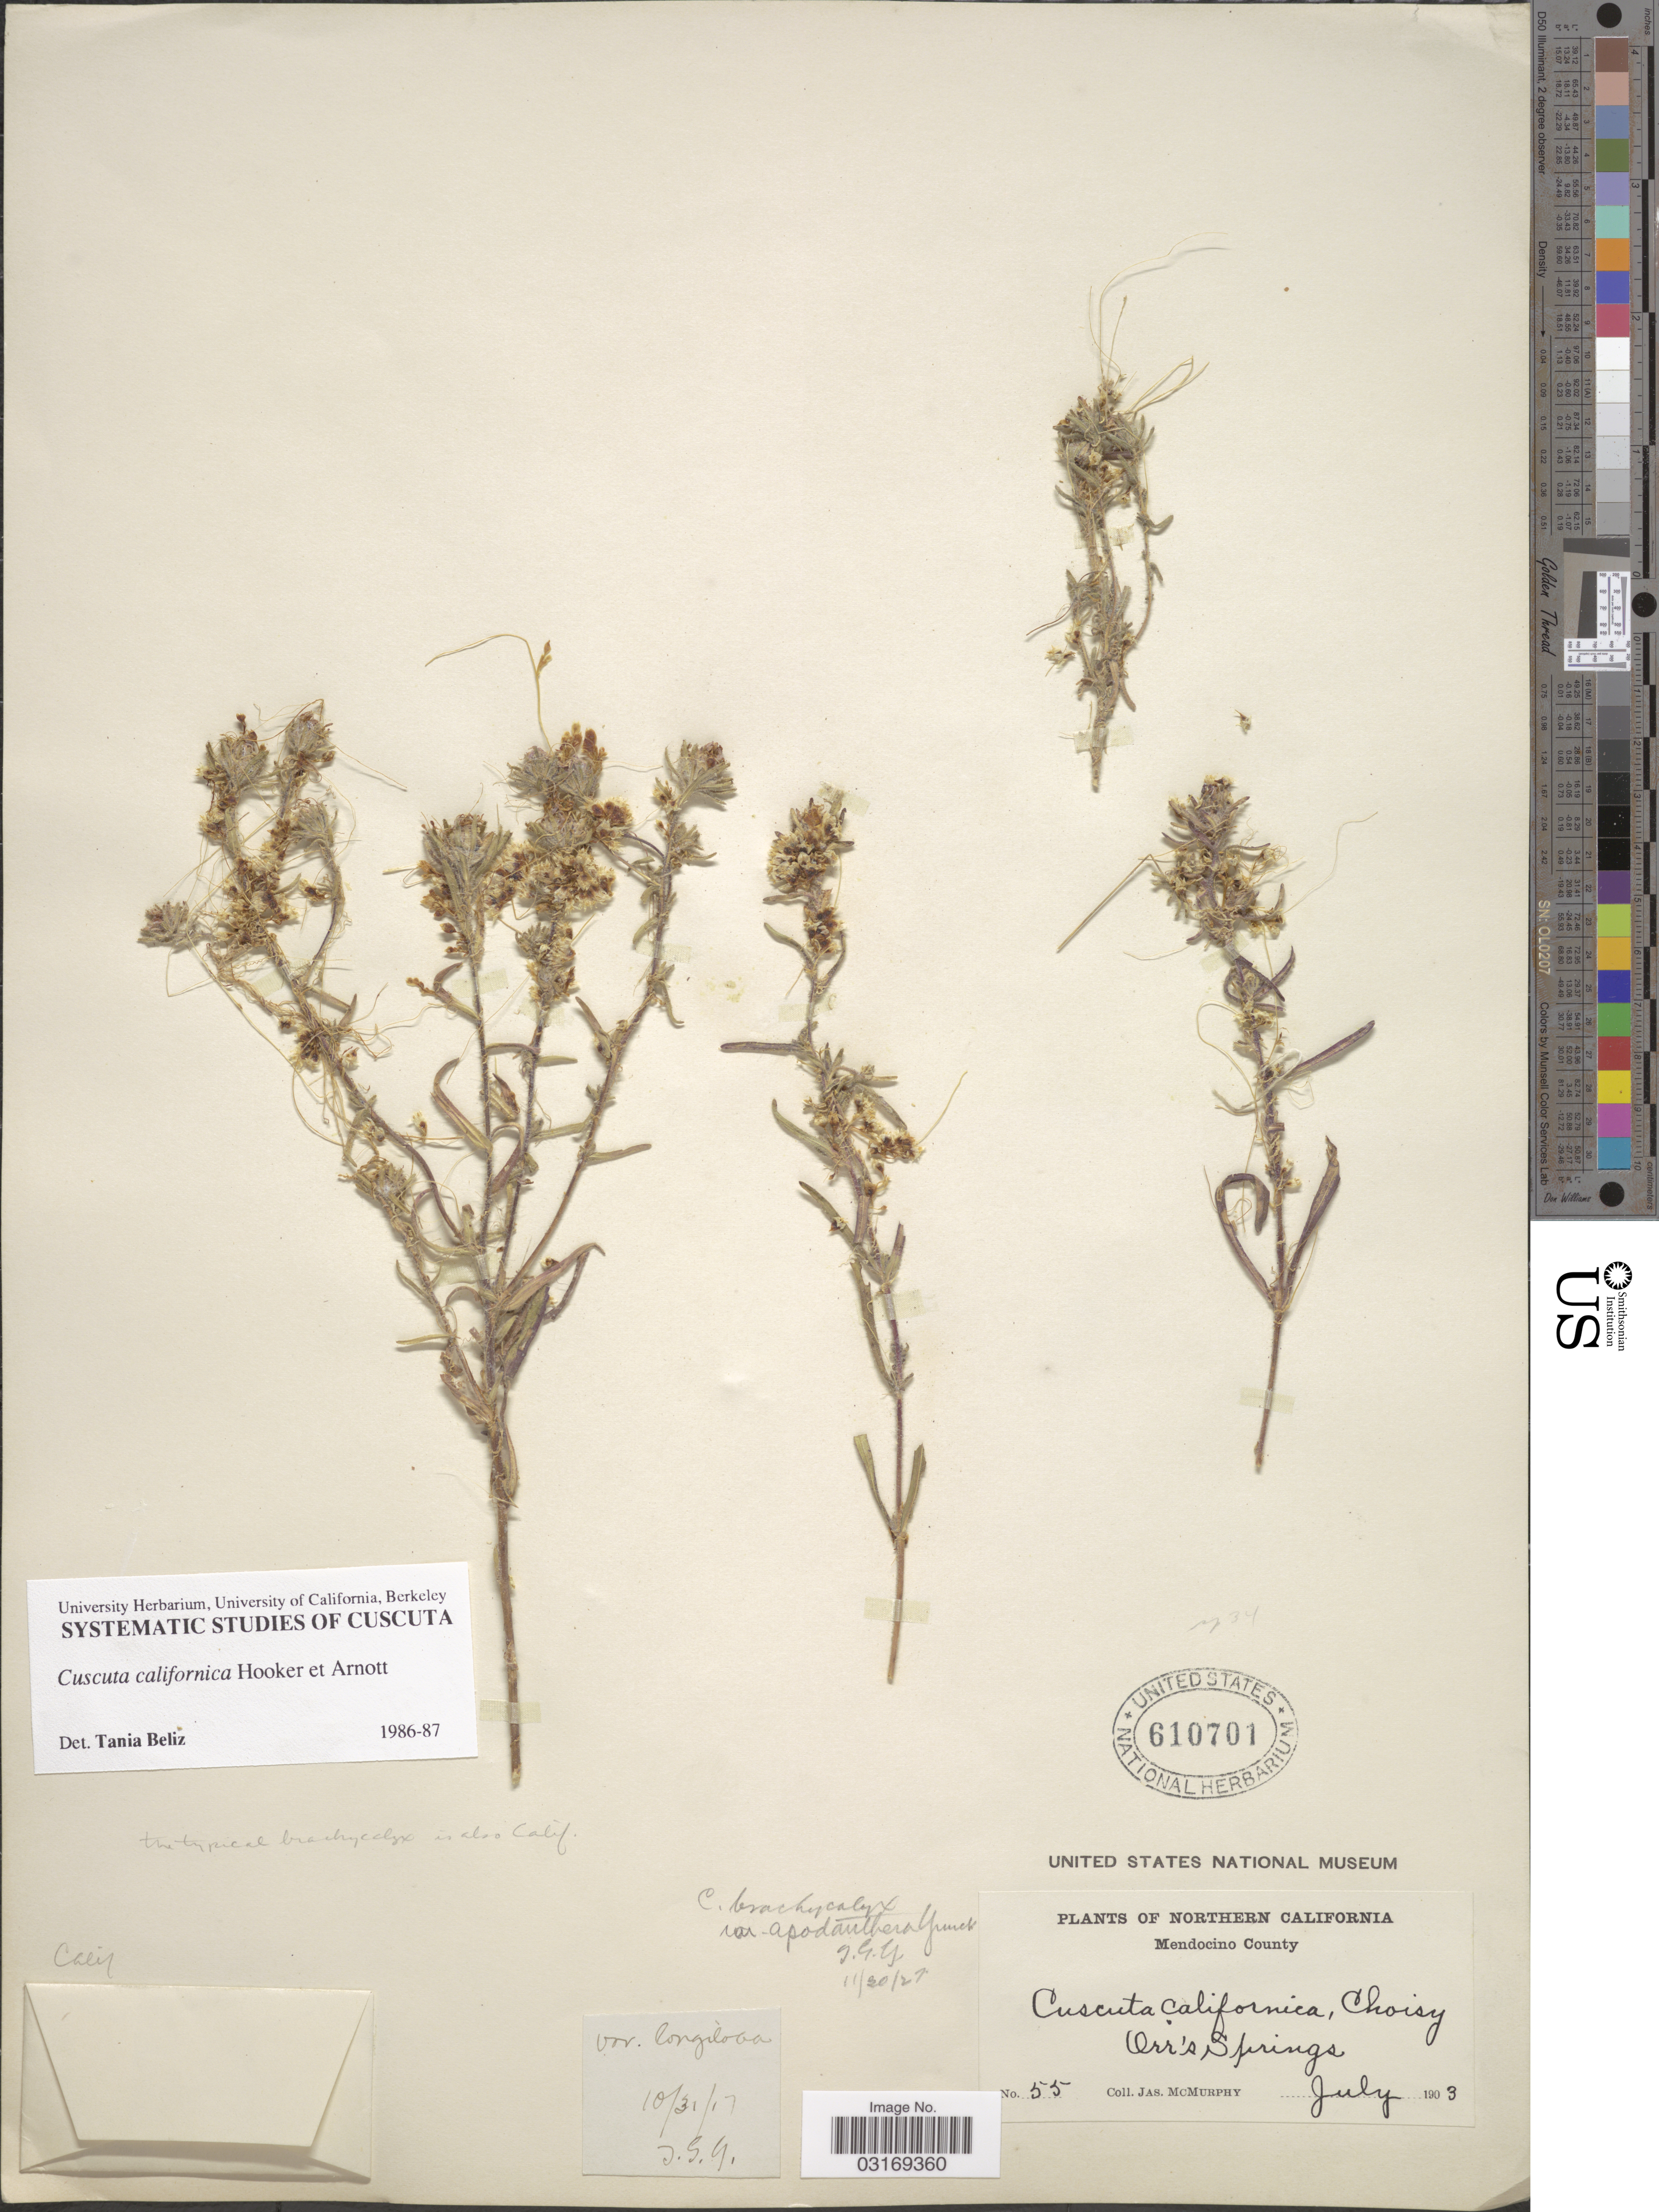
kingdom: Plantae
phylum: Tracheophyta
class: Magnoliopsida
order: Solanales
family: Convolvulaceae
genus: Cuscuta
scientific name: Cuscuta californica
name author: Hook. & Arn.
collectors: J. McMurphy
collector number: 55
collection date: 1903-07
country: United States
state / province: California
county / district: Mendocino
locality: Northern California. Mendocino County. Orr's Springs.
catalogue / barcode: US 610701